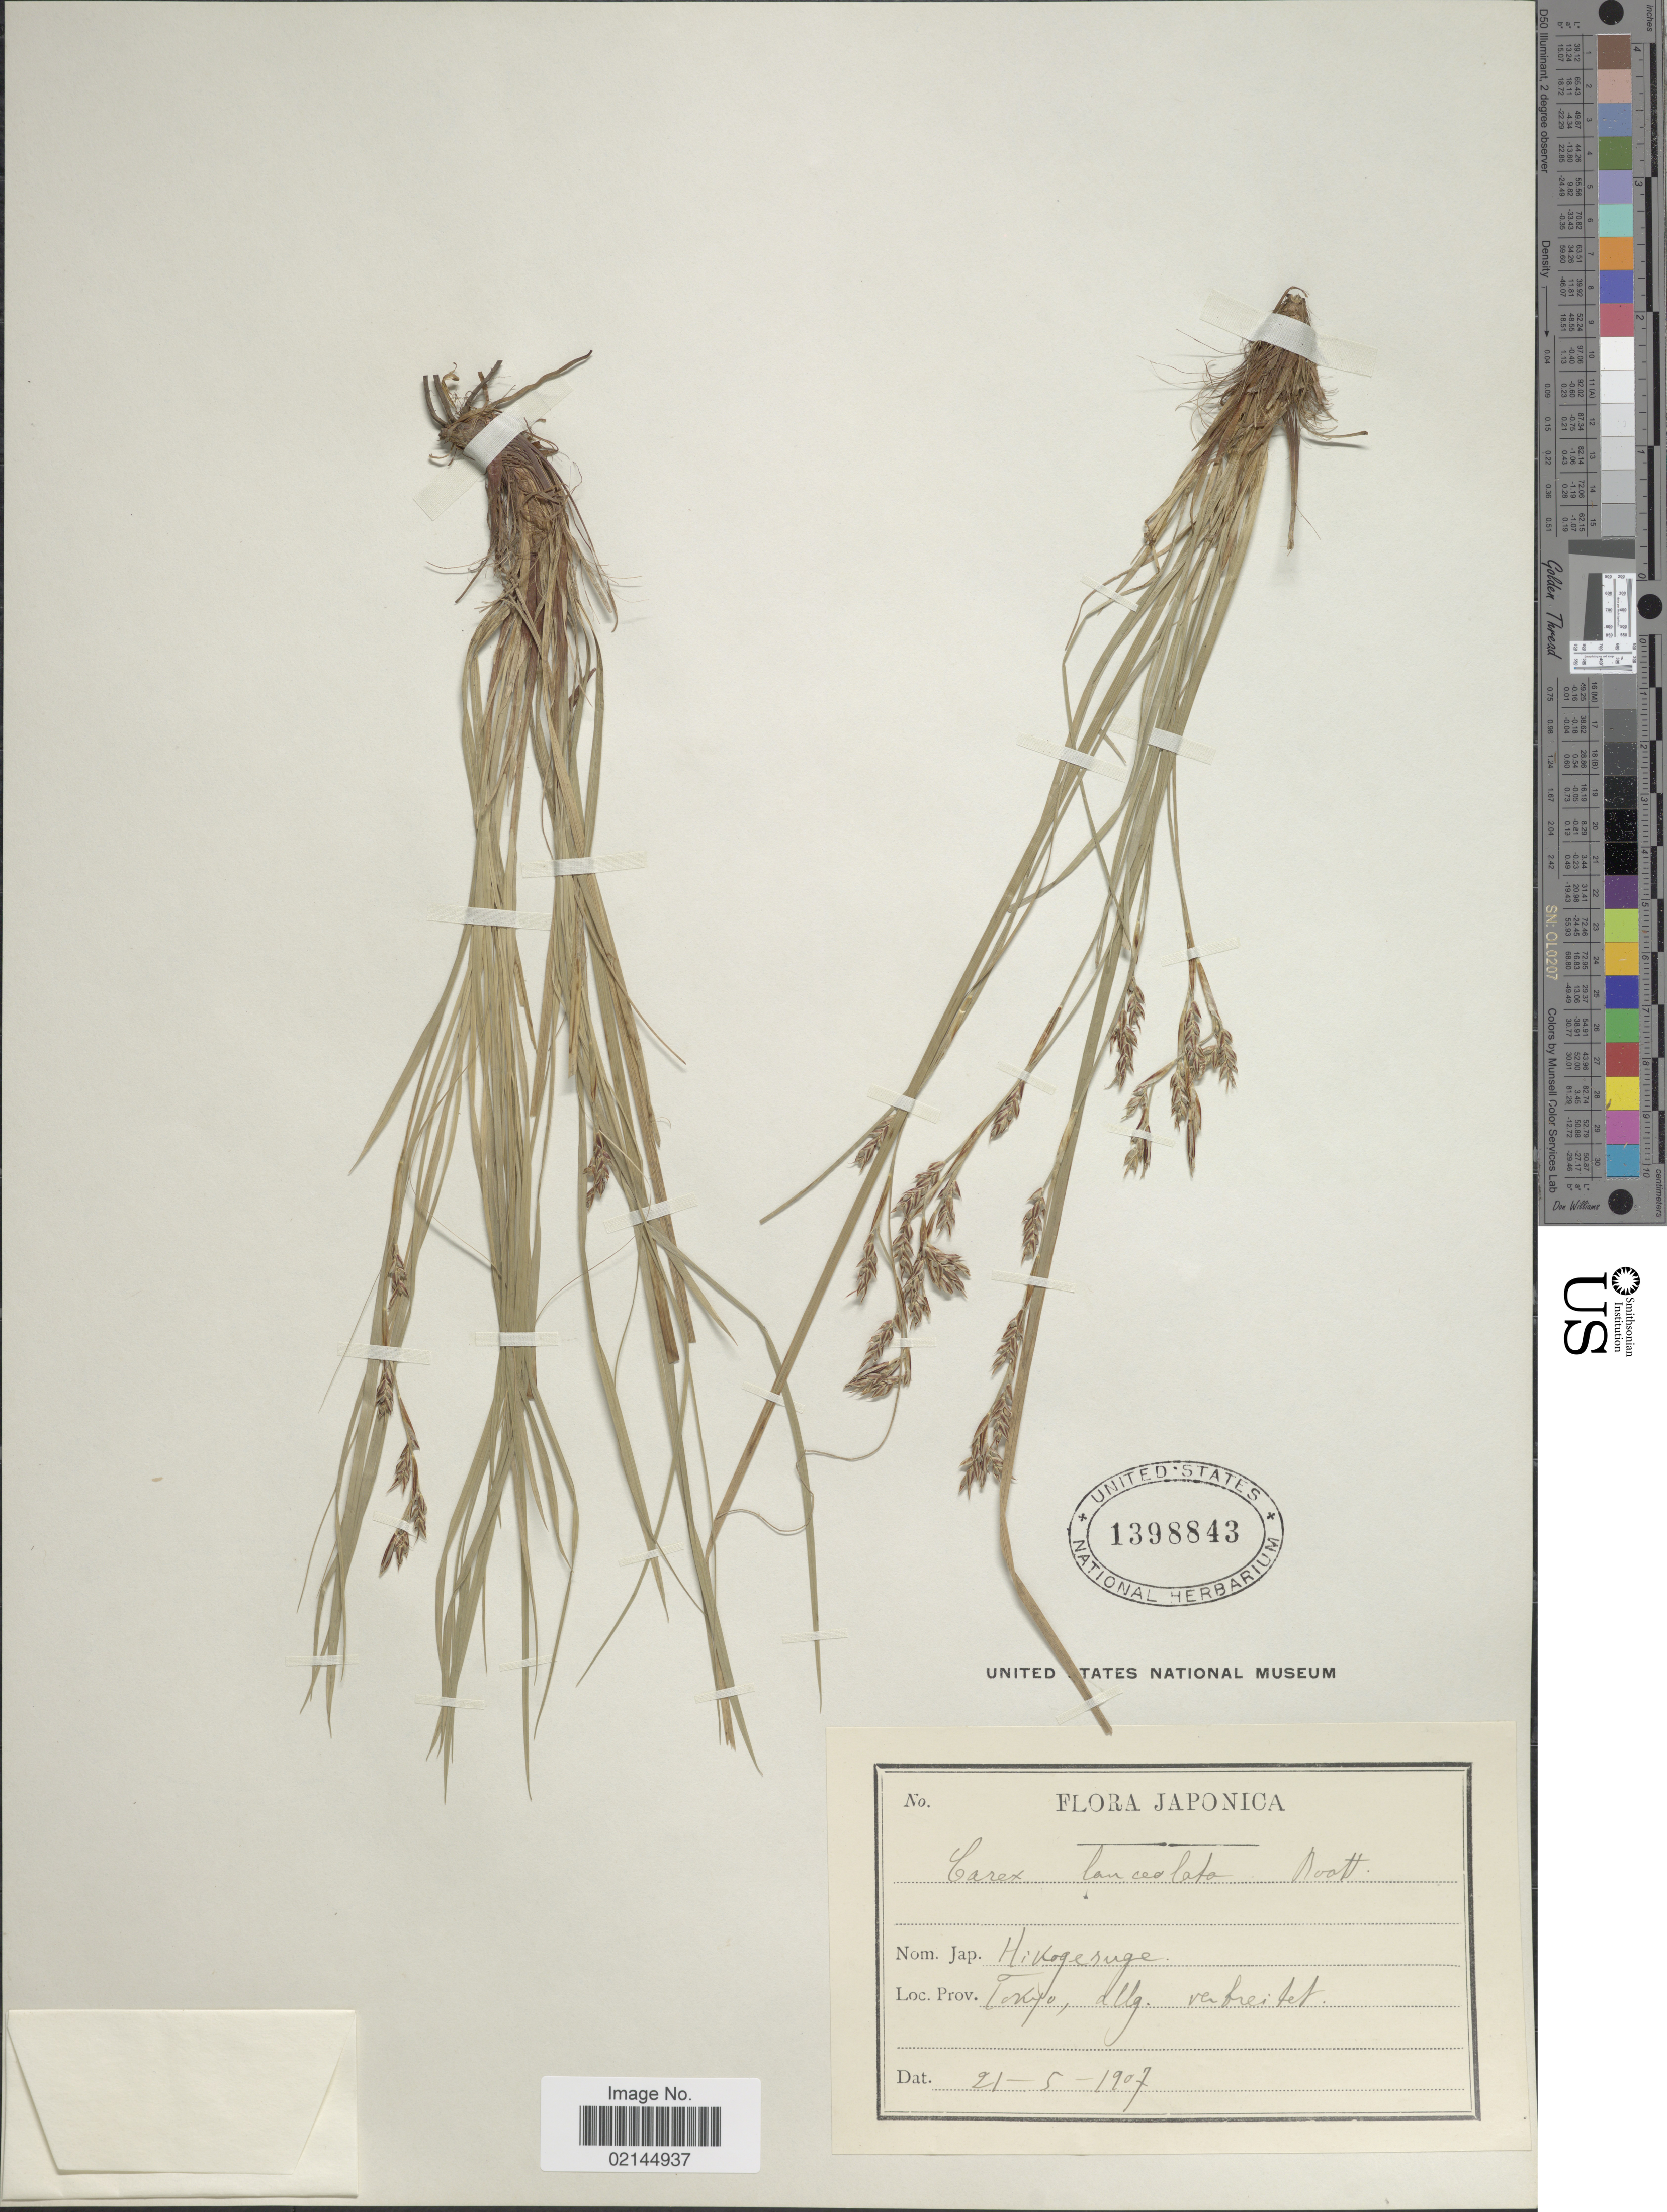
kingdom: Plantae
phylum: Tracheophyta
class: Liliopsida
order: Poales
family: Cyperaceae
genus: Carex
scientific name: Carex lanceolata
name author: Boott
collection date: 1907-05-21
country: Japan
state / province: Tokyo, Federal City of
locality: Tokyo, allg. verbreitet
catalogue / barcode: US 1398843